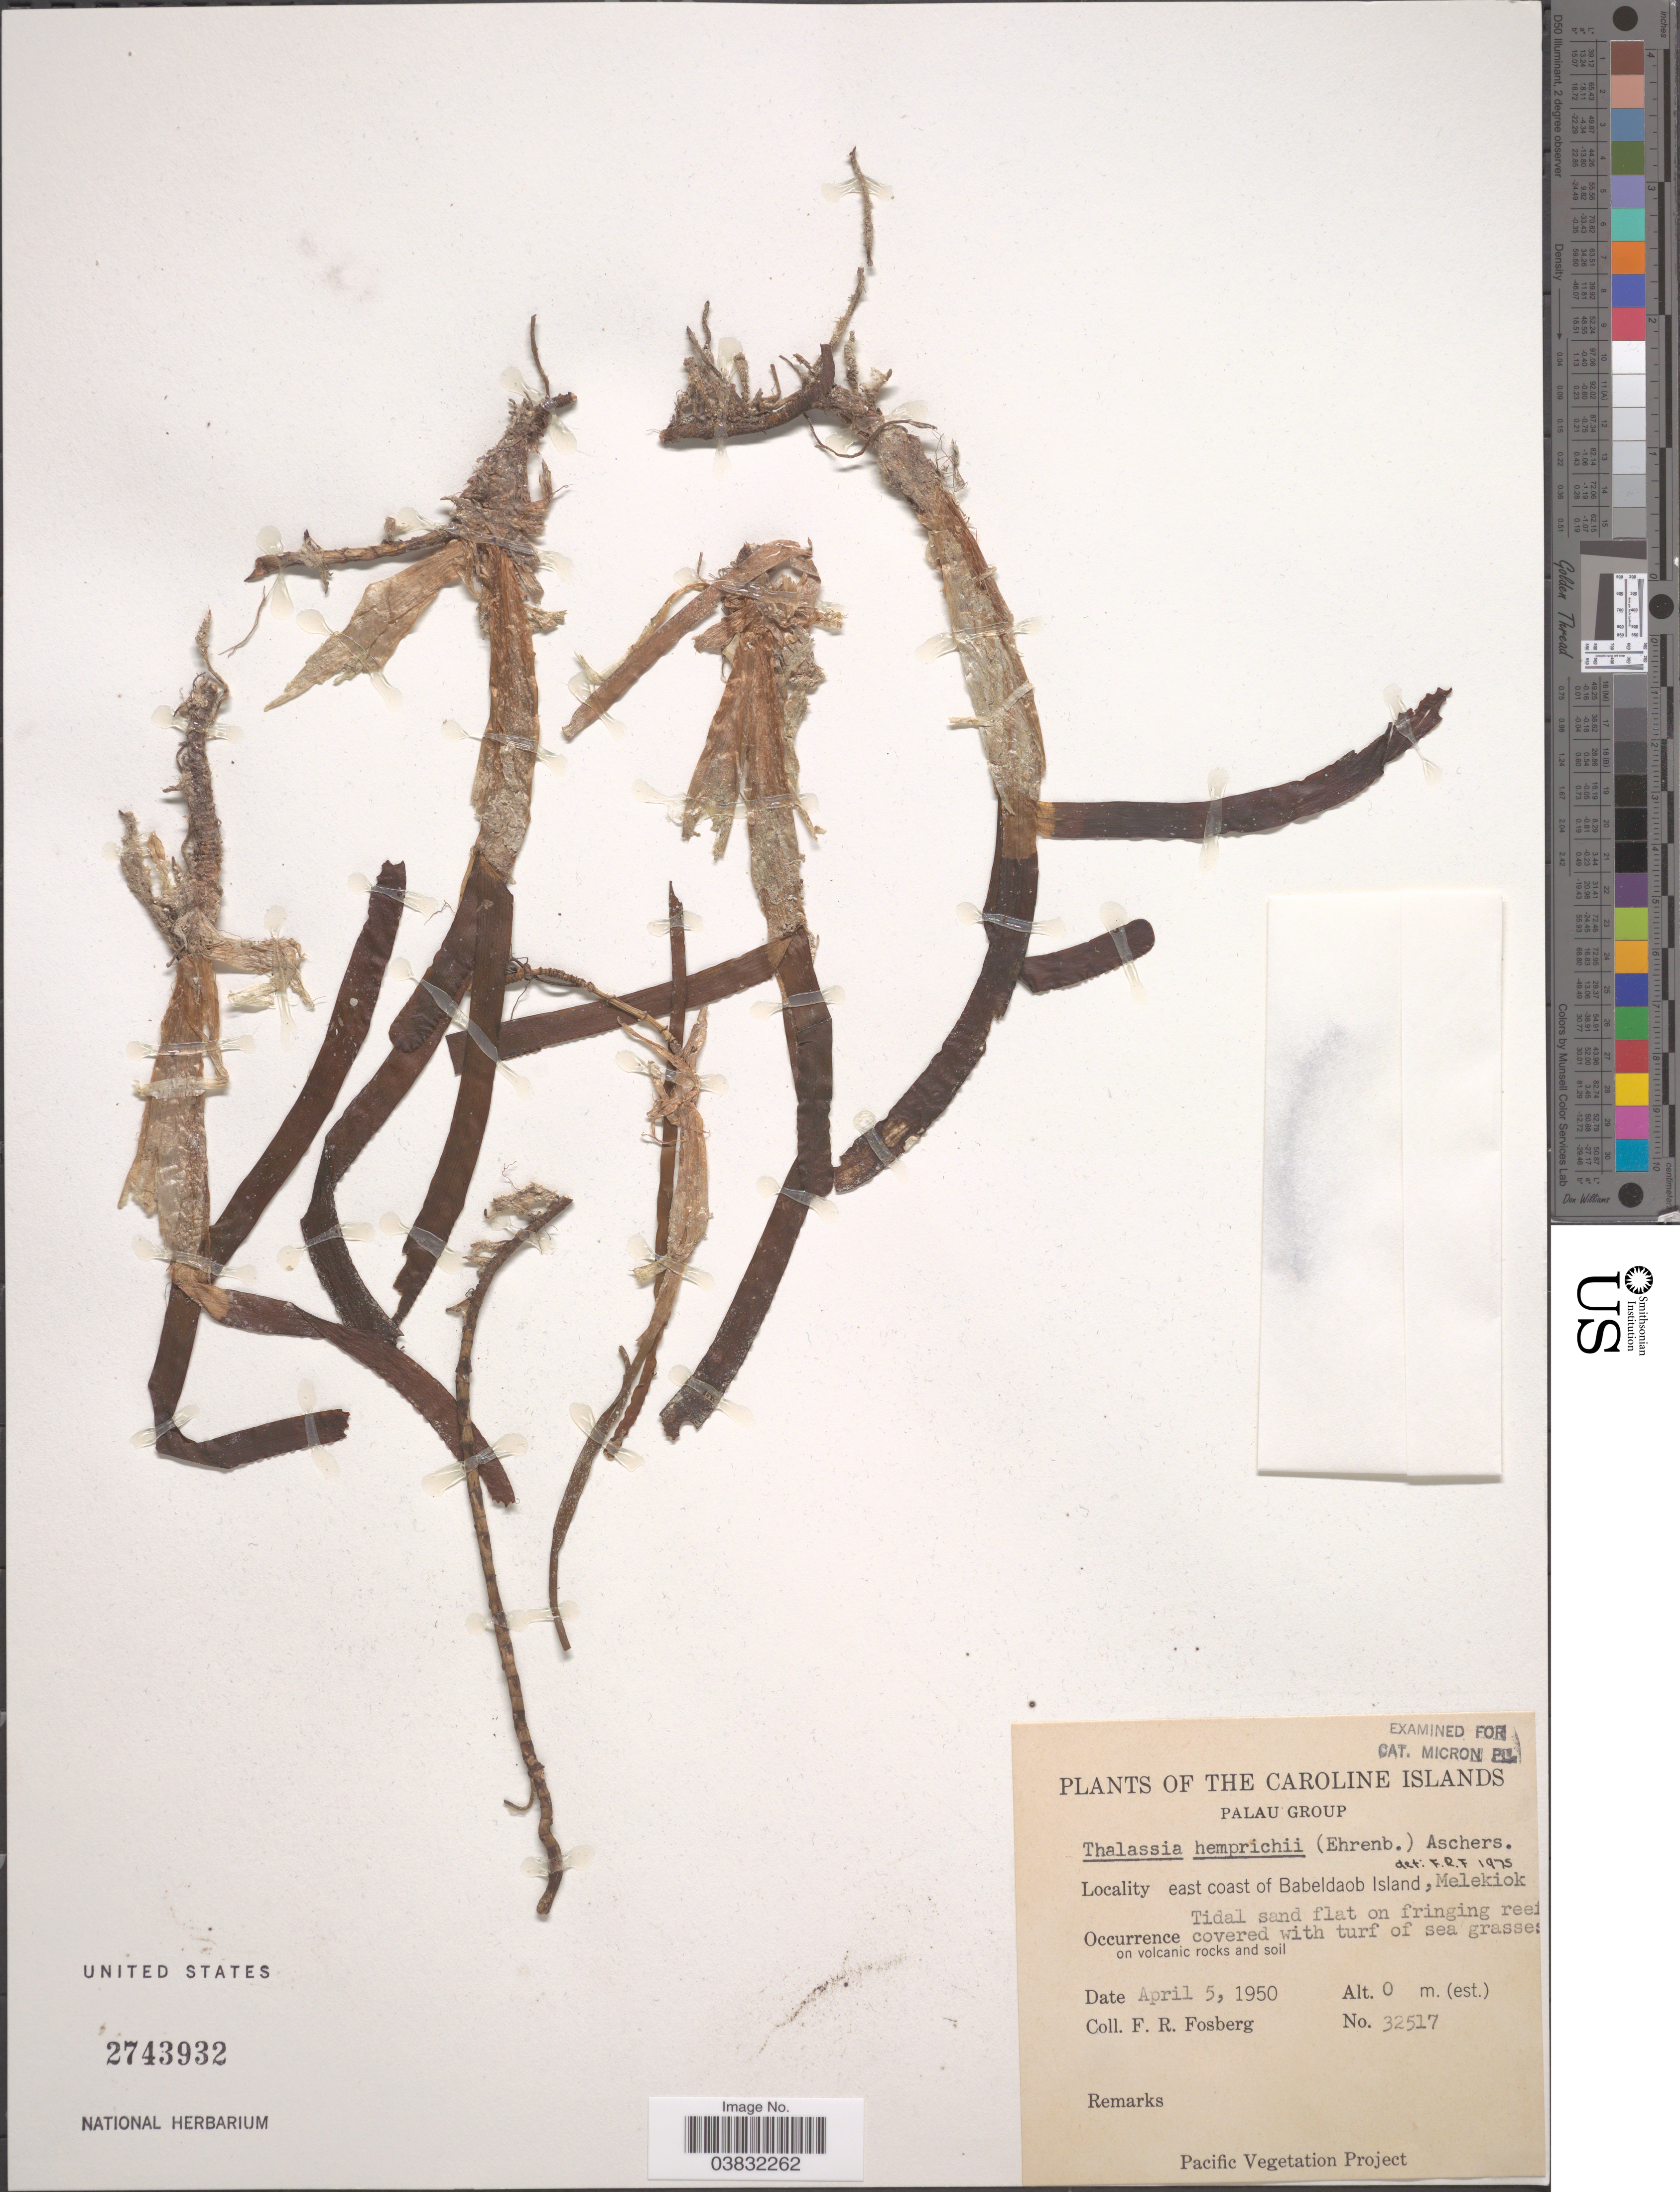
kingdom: Plantae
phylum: Tracheophyta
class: Liliopsida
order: Alismatales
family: Hydrocharitaceae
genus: Thalassia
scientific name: Thalassia hemprichii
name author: Asch.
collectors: F. R. Fosberg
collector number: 32517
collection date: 1950-04-05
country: Palau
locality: Caroline Islands. Palau Group. East coast of Babeldaob Island, Melekiok.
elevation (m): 0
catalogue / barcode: US 2743932